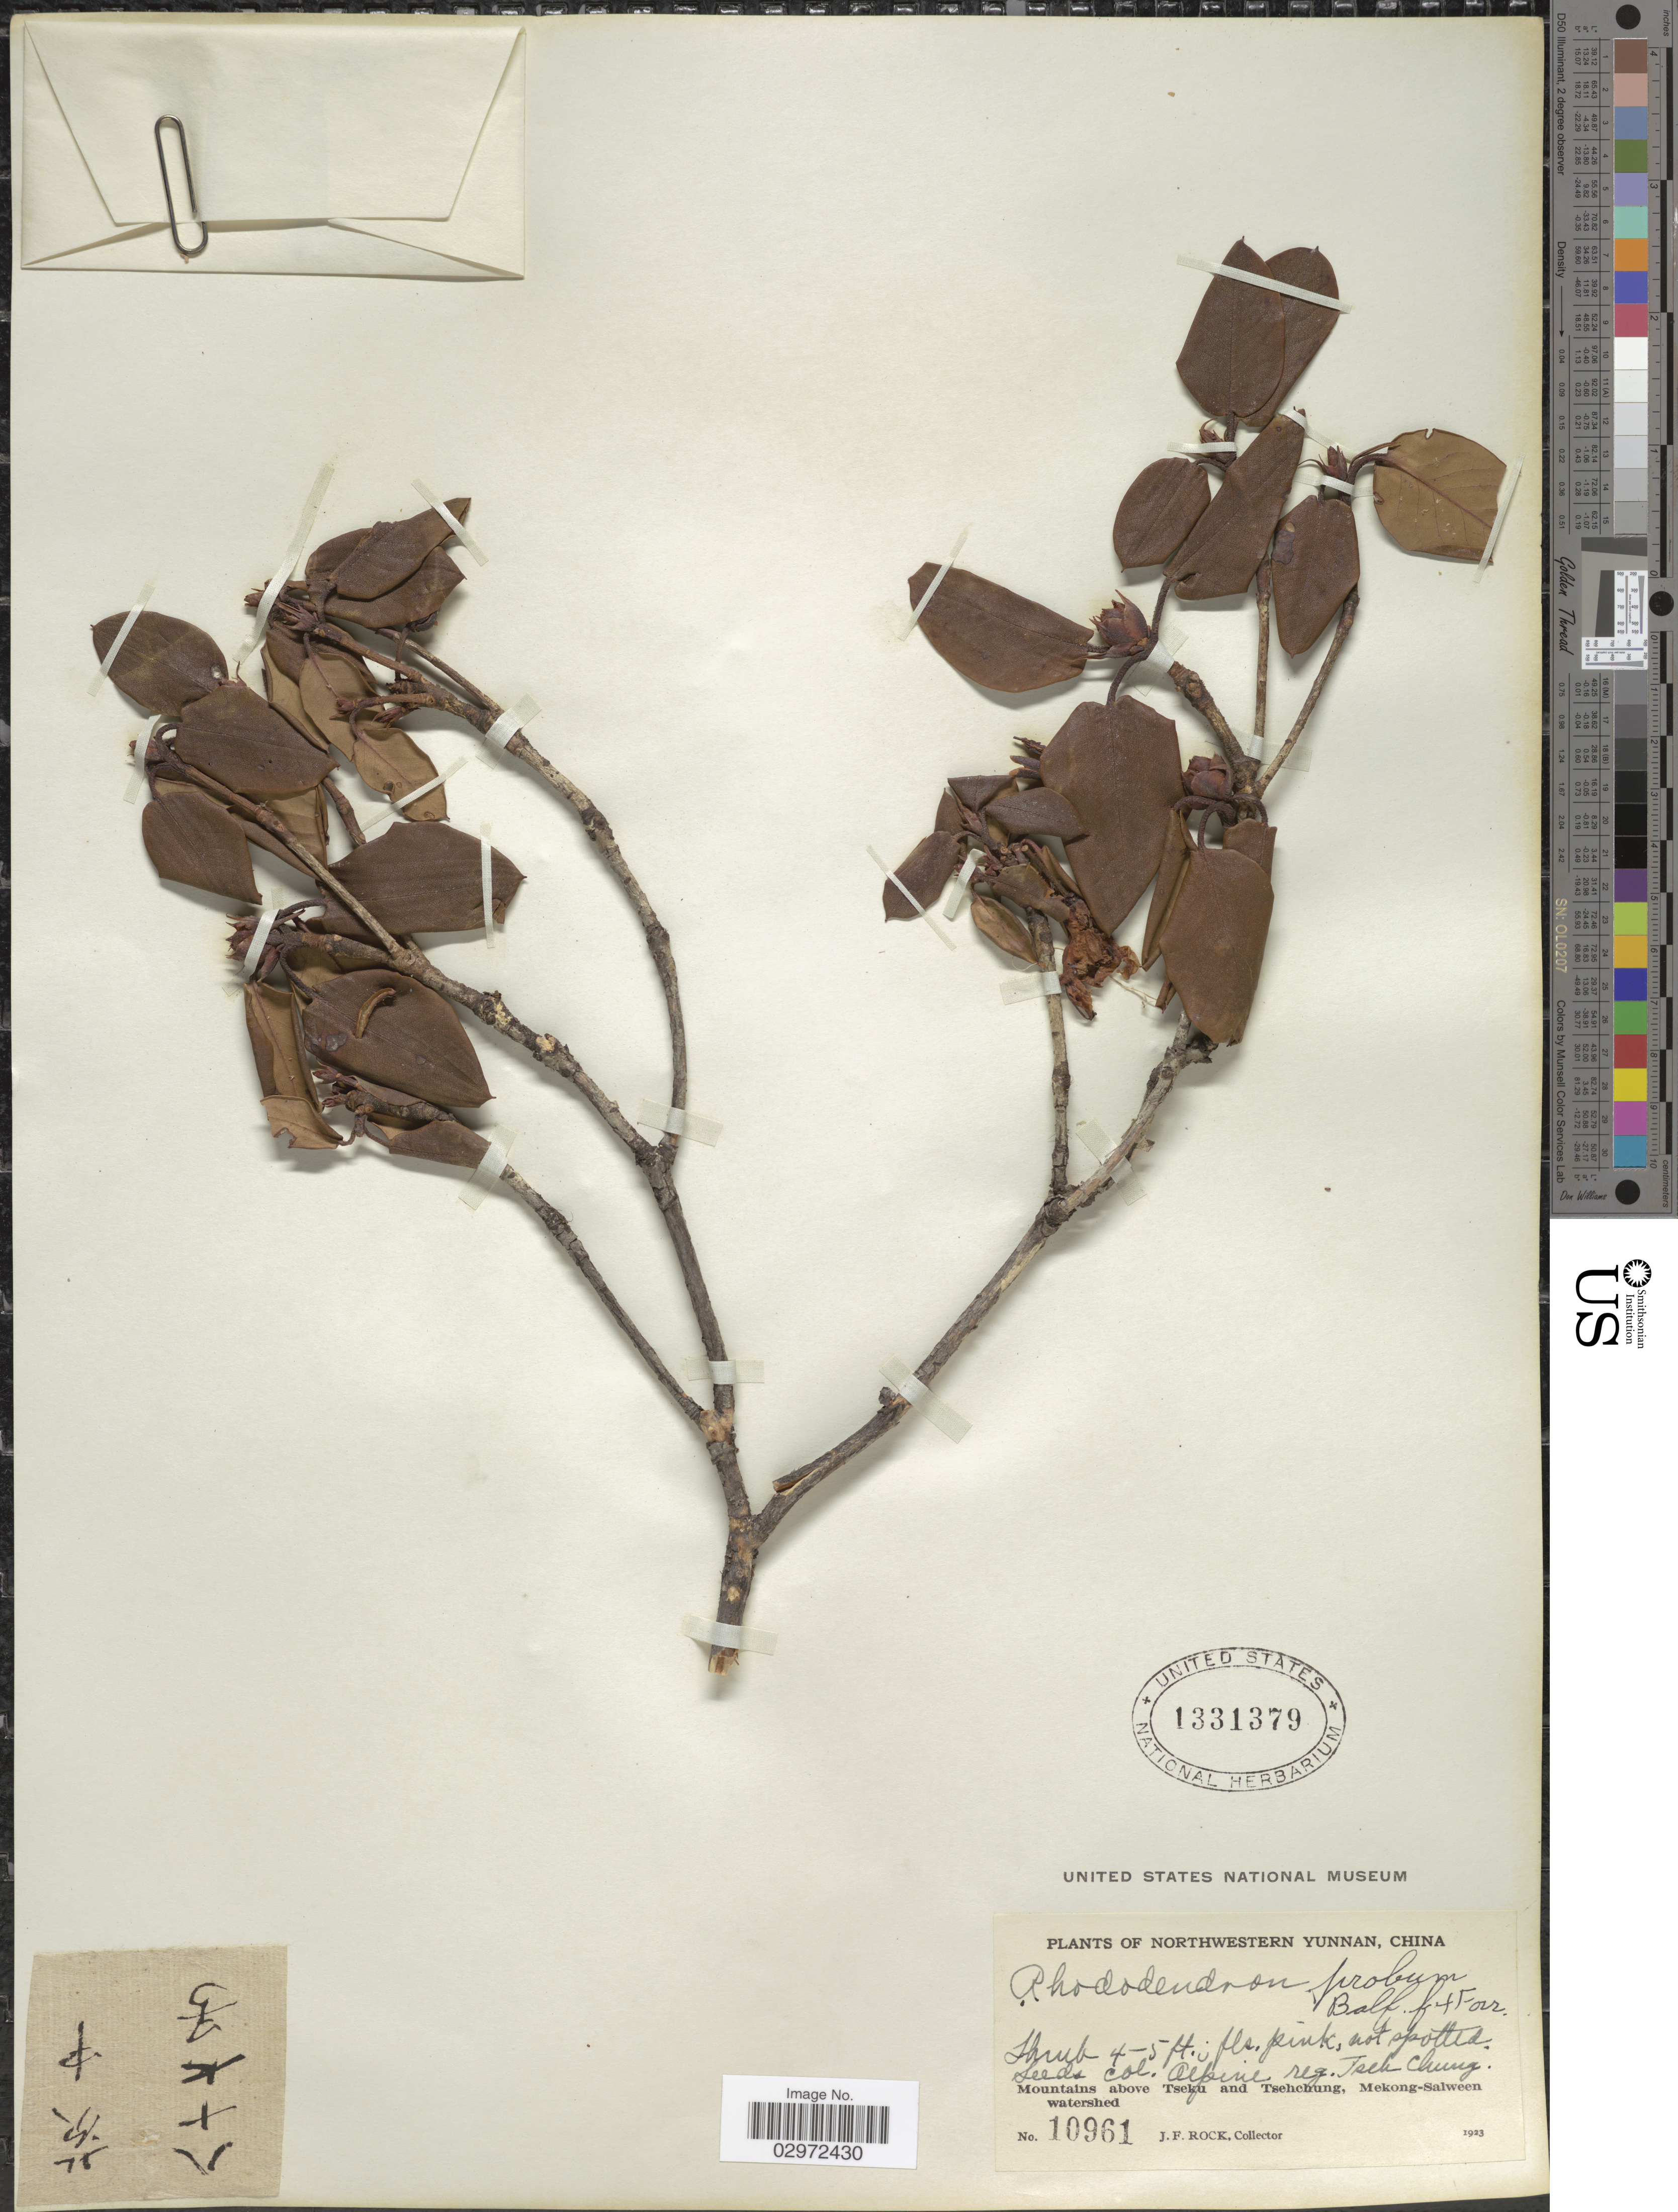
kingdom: Plantae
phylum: Tracheophyta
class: Magnoliopsida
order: Ericales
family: Ericaceae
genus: Rhododendron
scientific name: Rhododendron probum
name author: Balf. f. & Forrest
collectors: J. Rock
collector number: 10961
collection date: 1923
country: China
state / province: Yunnan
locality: Alpine reg. Tseh chung, Northwestern Yunnan, Mountains above Tseku and Tsehchung, Mekong-Salween watershed.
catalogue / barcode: US 1331379